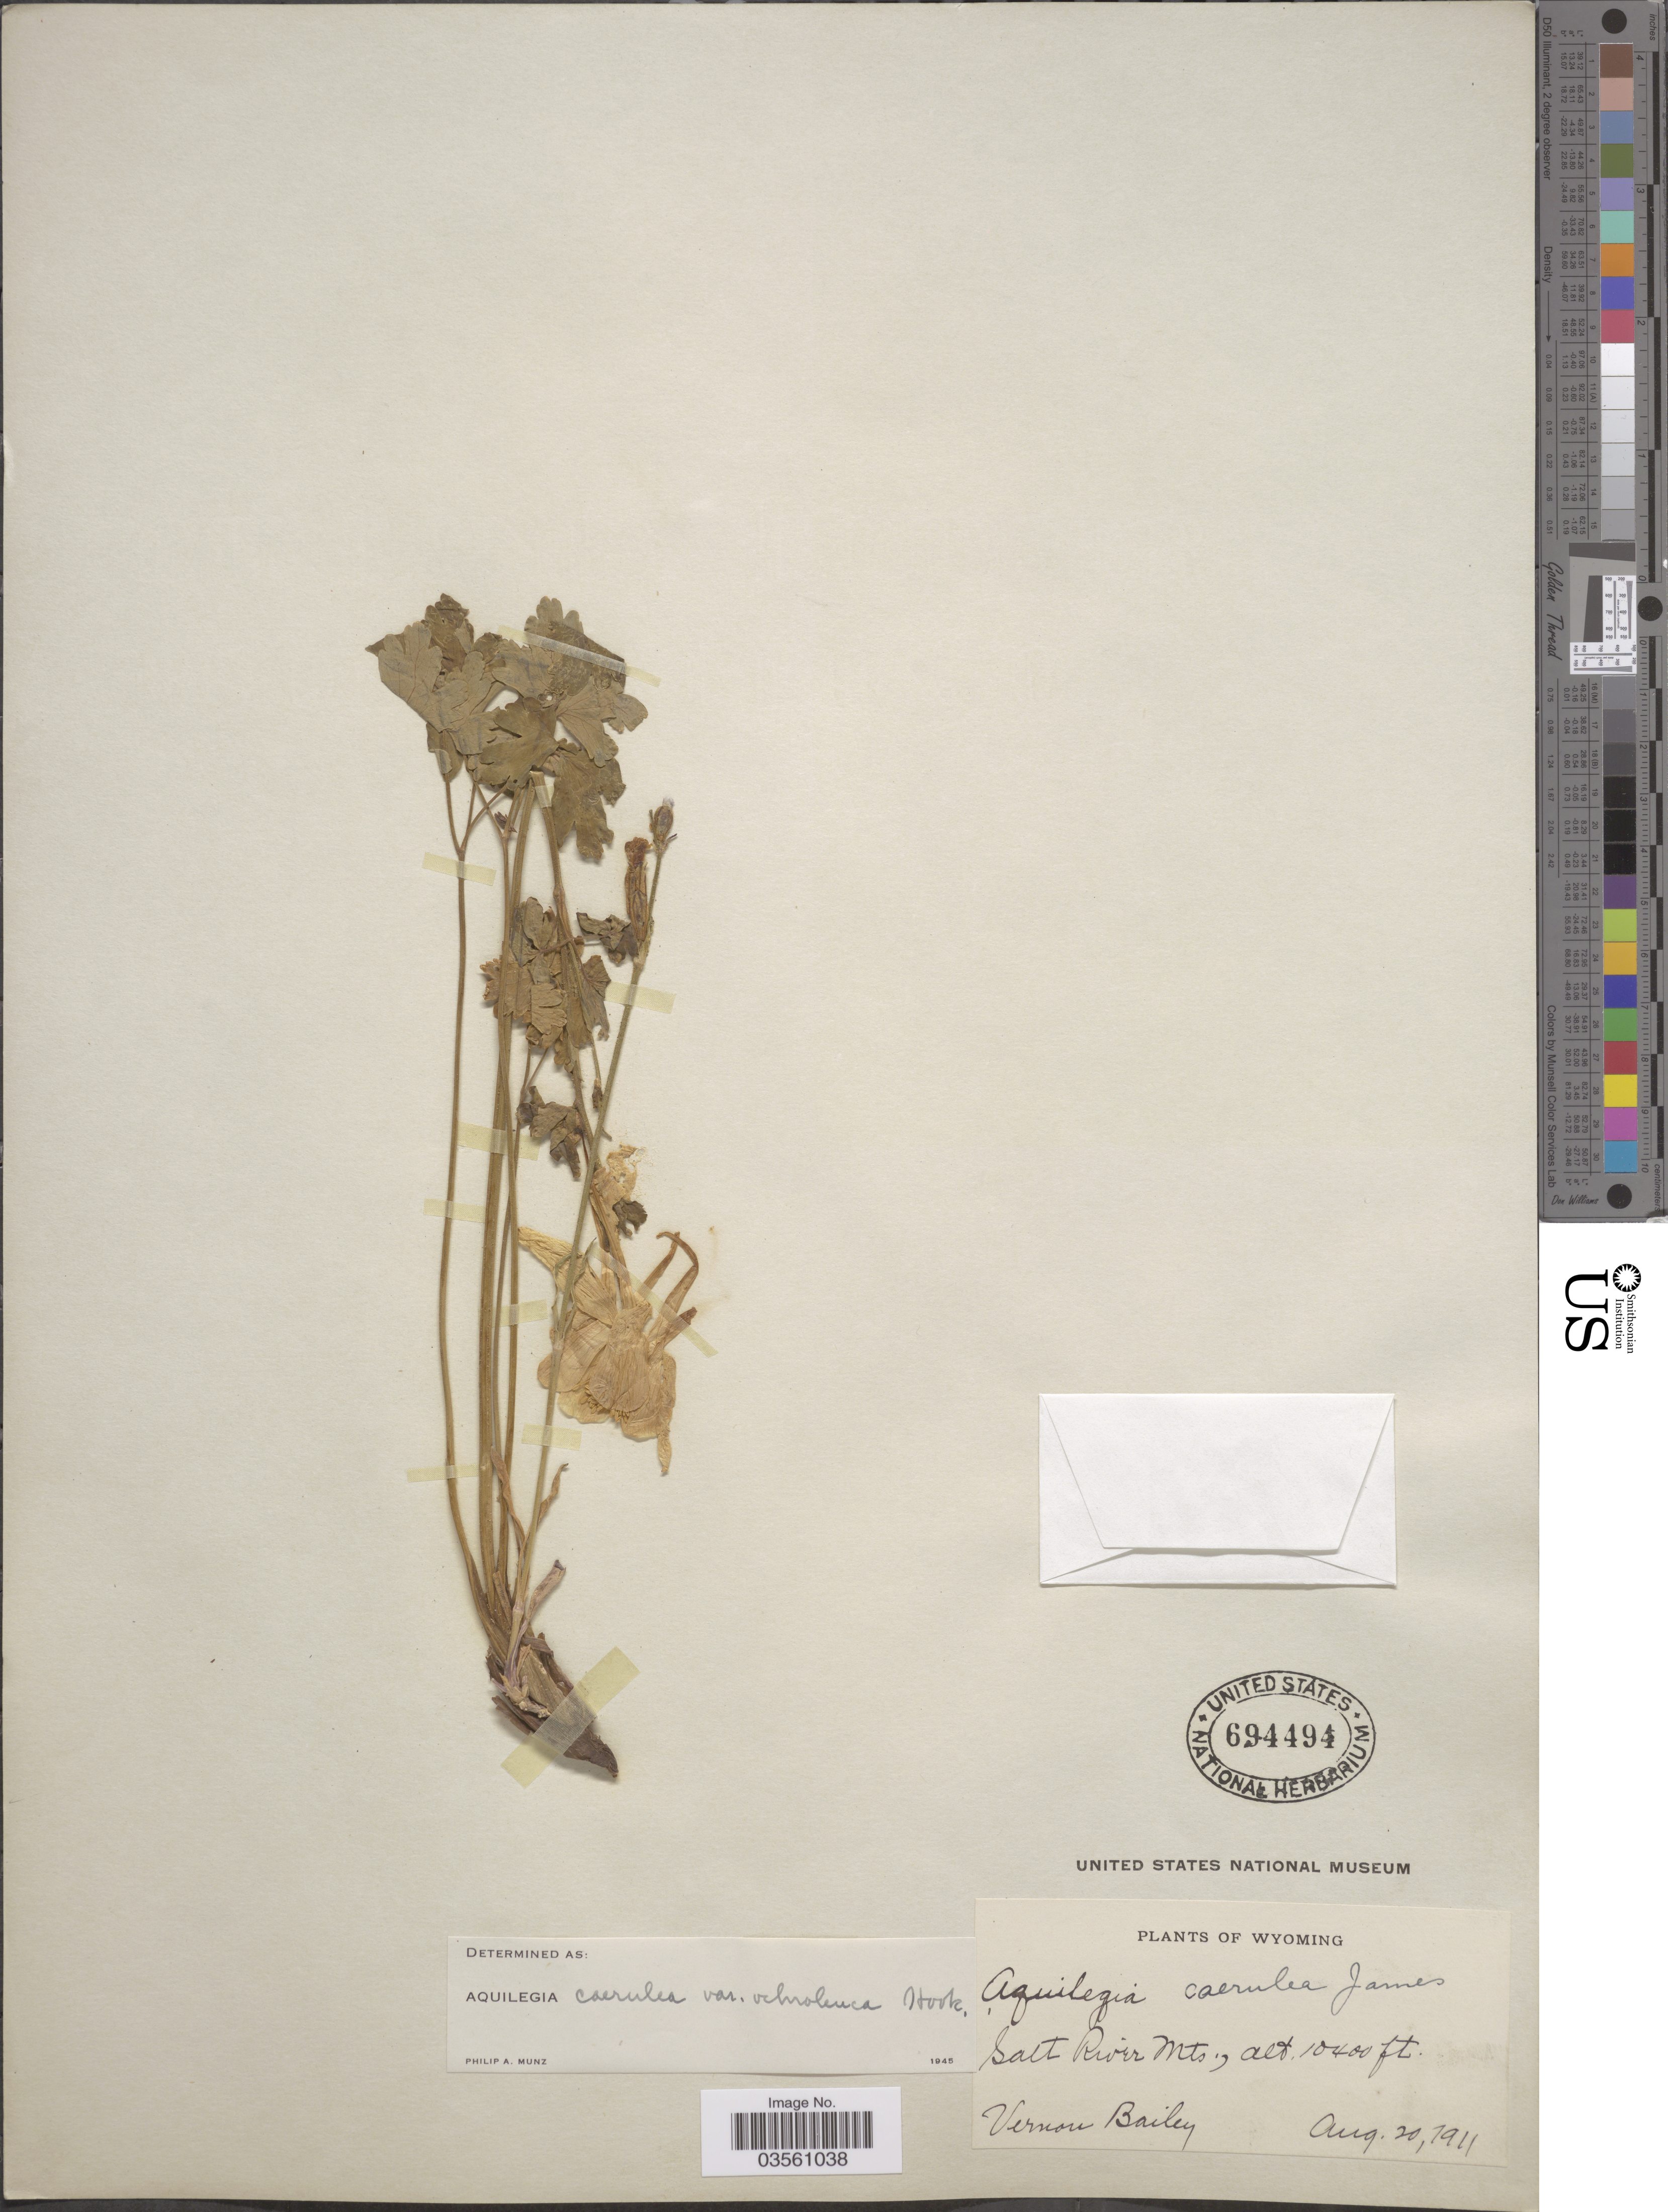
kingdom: Plantae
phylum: Tracheophyta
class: Magnoliopsida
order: Ranunculales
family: Ranunculaceae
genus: Aquilegia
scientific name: Aquilegia coerulea var. ochroleuca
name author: Hook.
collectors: V. O. Bailey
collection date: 1911-08-20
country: United States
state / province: Wyoming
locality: Salt River Mts.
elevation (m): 3170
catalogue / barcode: US 694494